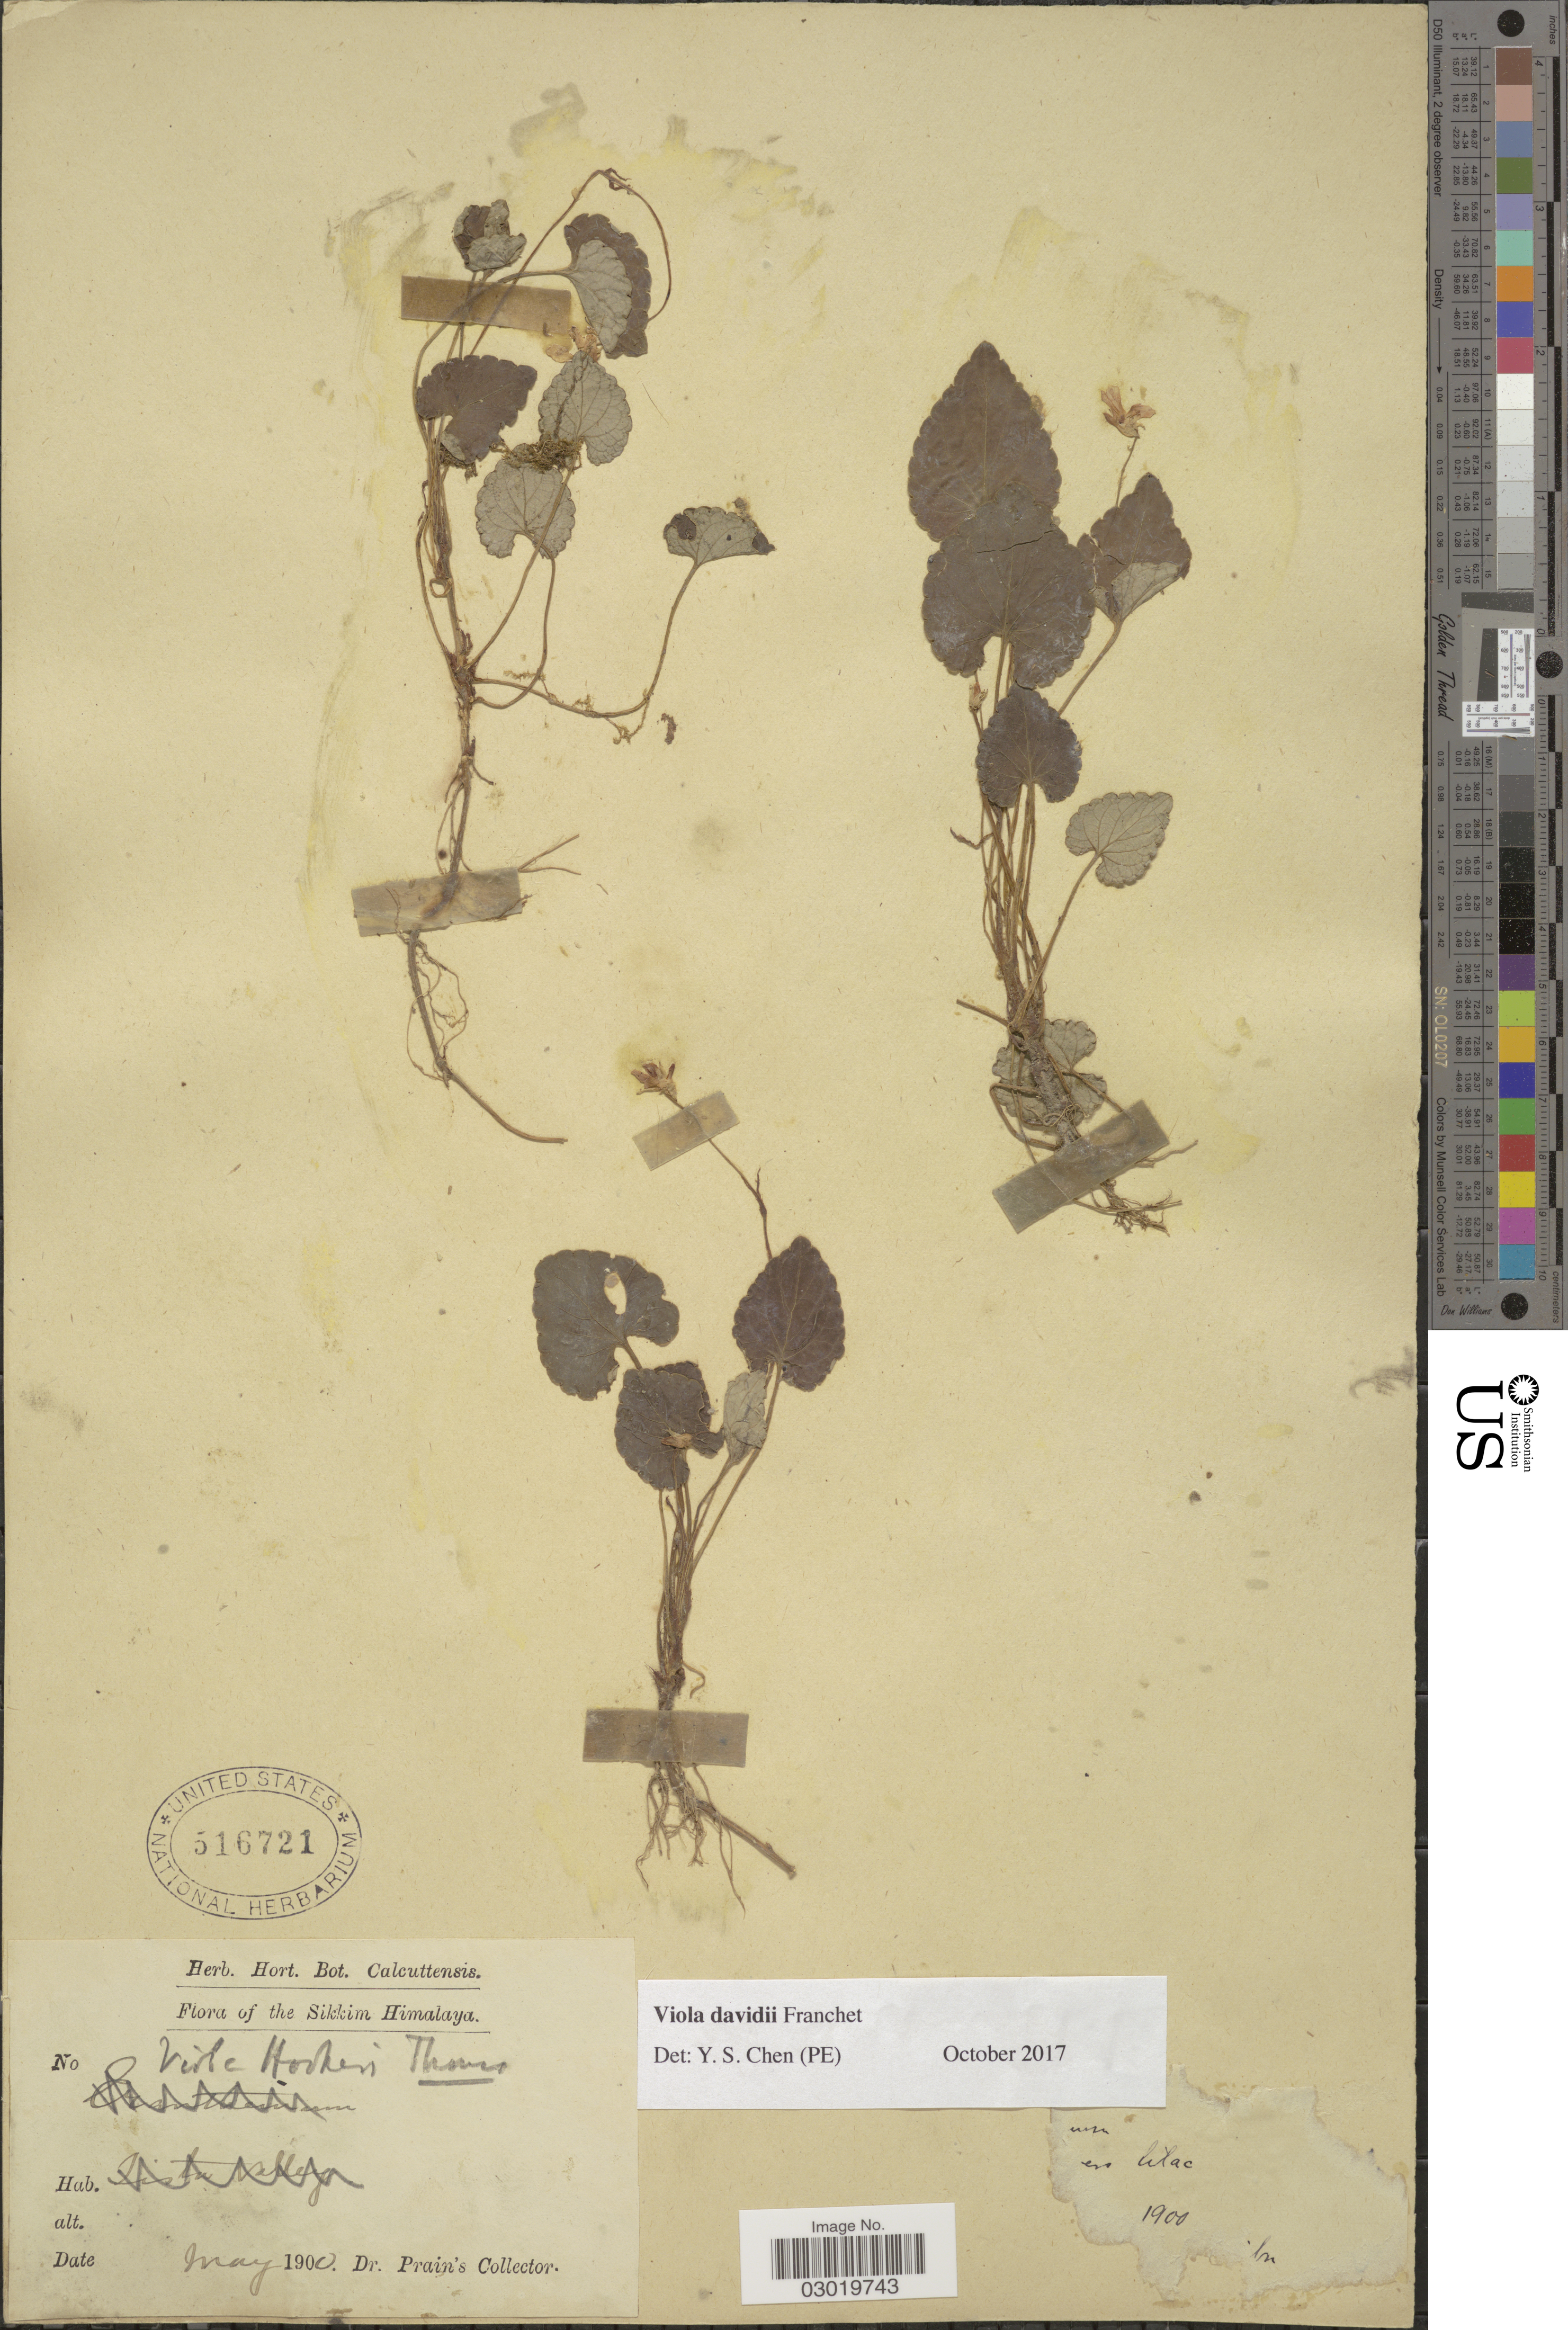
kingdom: Plantae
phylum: Tracheophyta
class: Magnoliopsida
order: Malpighiales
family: Violaceae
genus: Viola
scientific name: Viola davidii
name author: Franch.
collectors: Dr. Prain's collector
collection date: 1900-05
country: India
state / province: Sikkim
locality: Sikkim Himalaya.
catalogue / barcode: US 516721